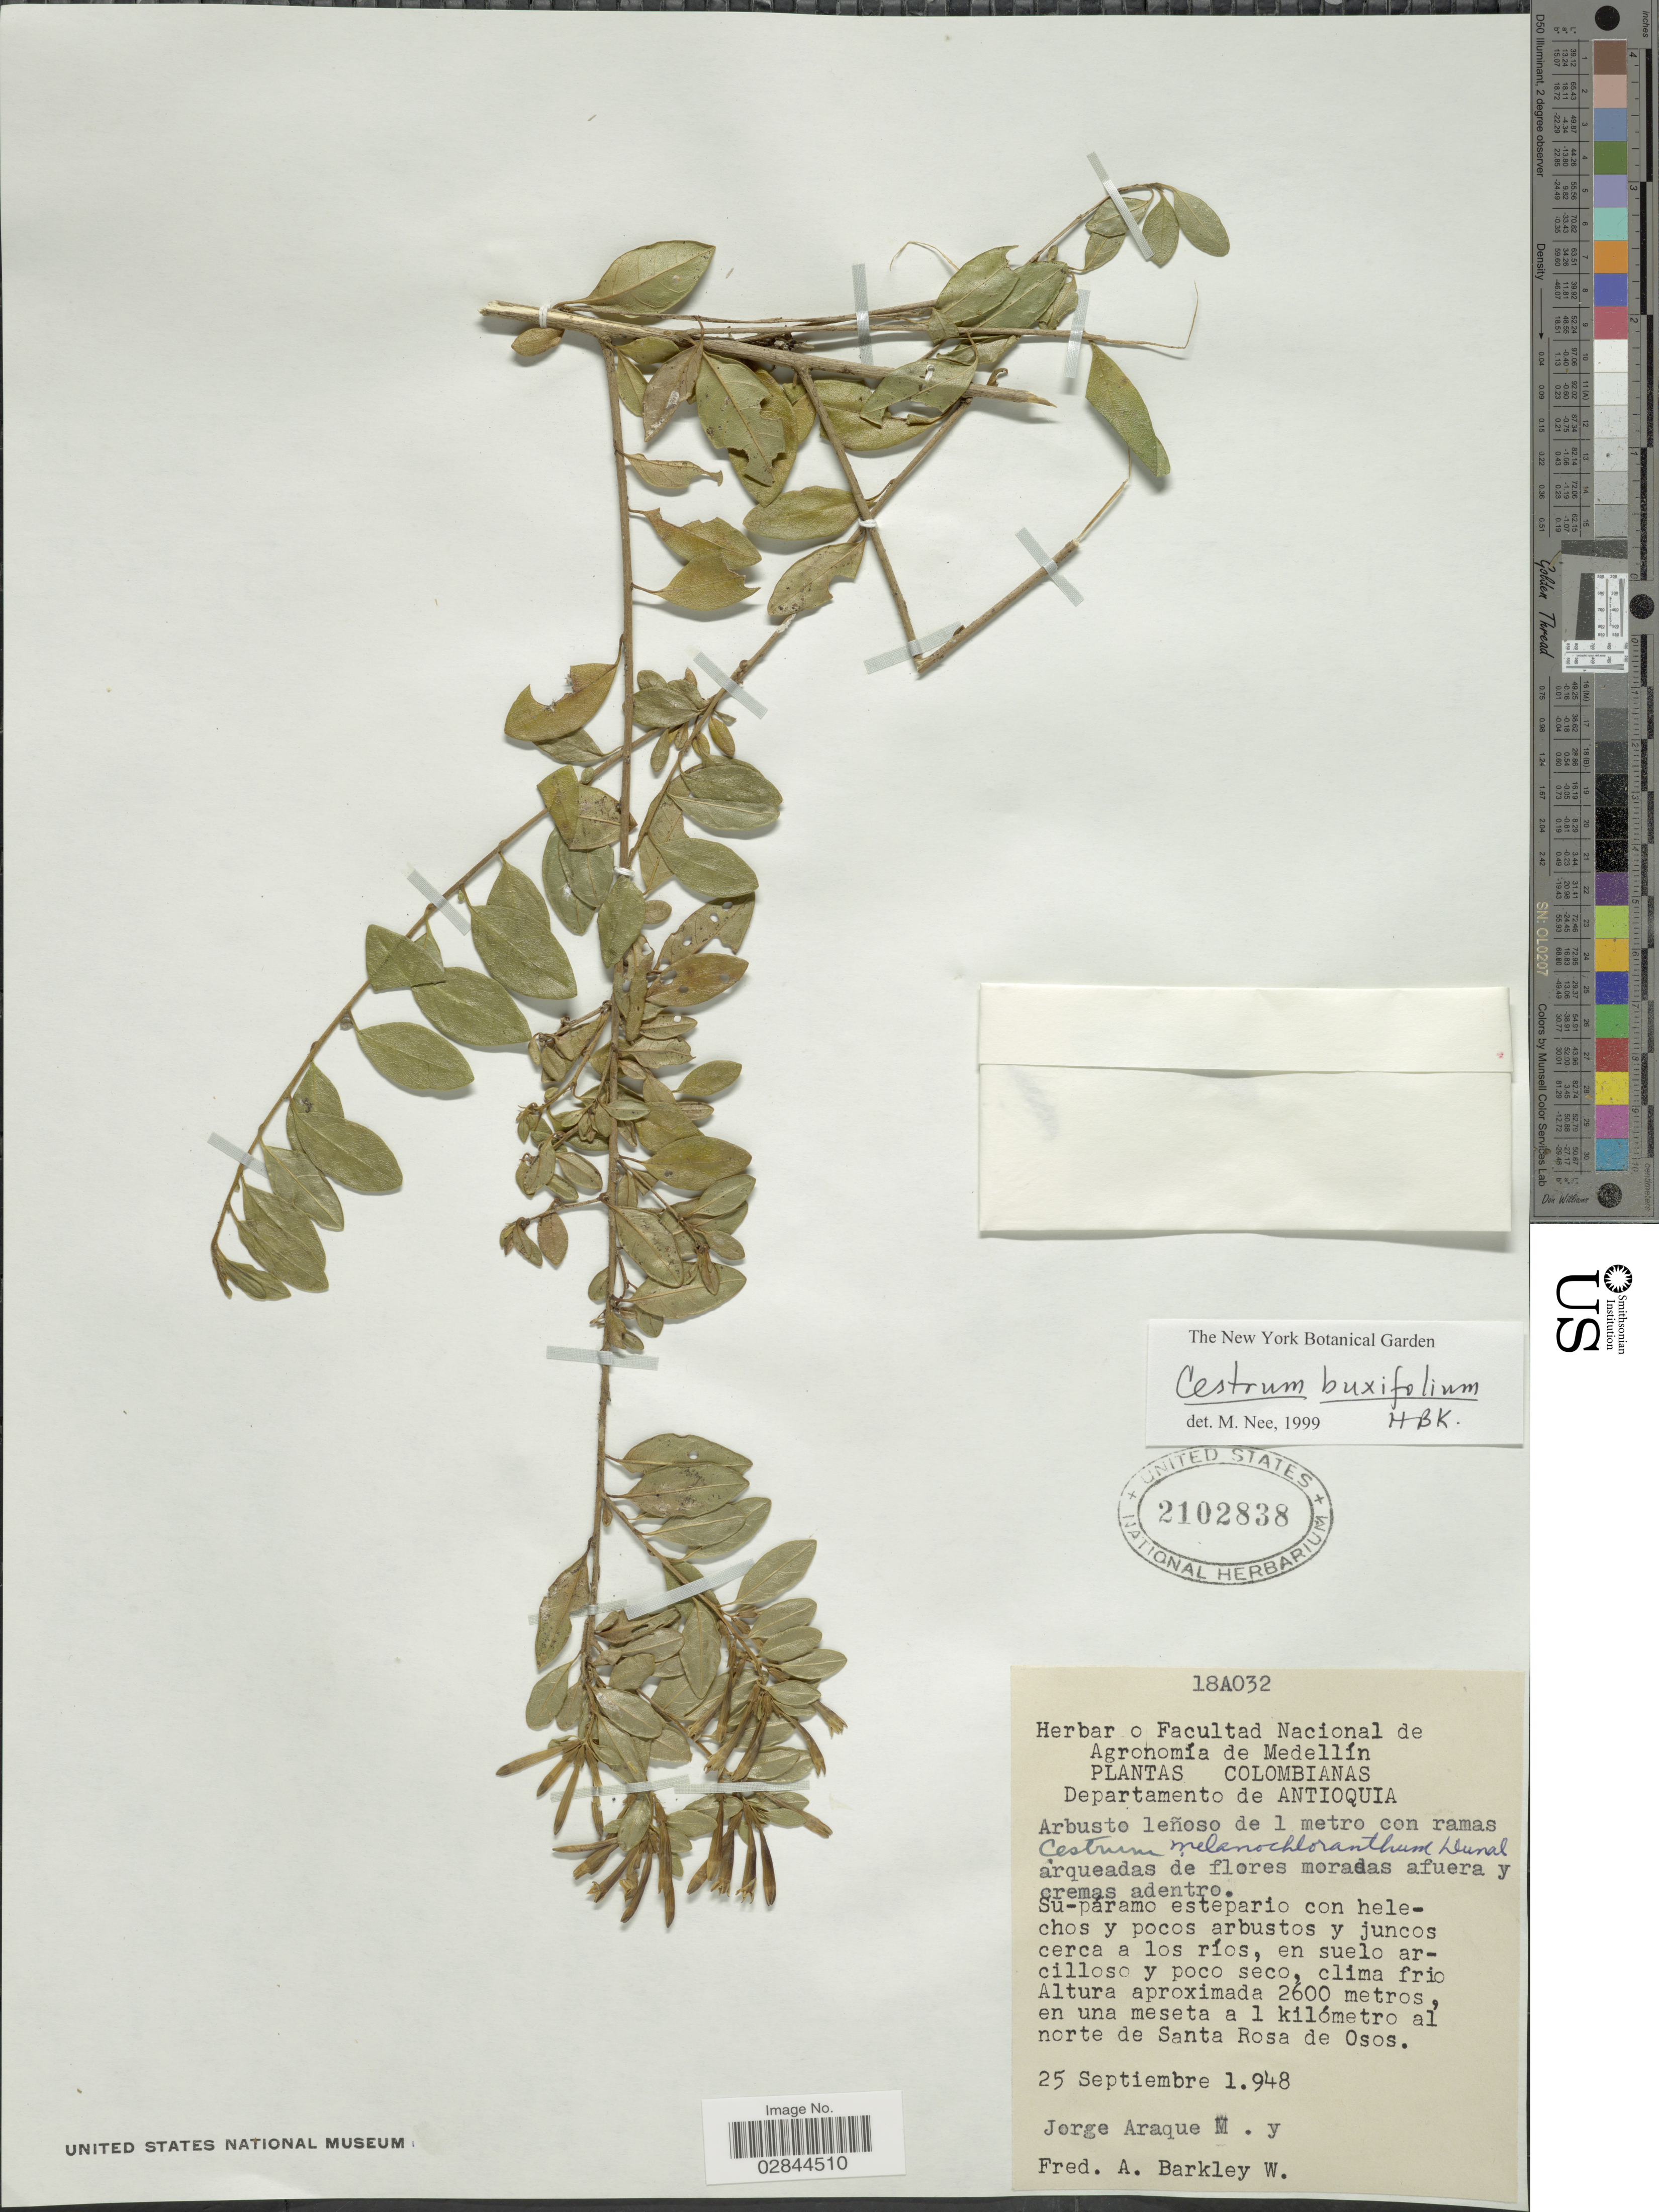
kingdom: Plantae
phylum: Tracheophyta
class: Magnoliopsida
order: Solanales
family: Solanaceae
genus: Cestrum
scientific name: Cestrum buxifolium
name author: Kunth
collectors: J. Araque Molina & F. A. Barkley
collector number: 18A032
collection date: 1948-09-25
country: Colombia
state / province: Antioquia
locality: Departamento de Antioquia. En una meseta a 1 kilómetro al norte de Santa Rosa de Osos.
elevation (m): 2600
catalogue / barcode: US 2102838